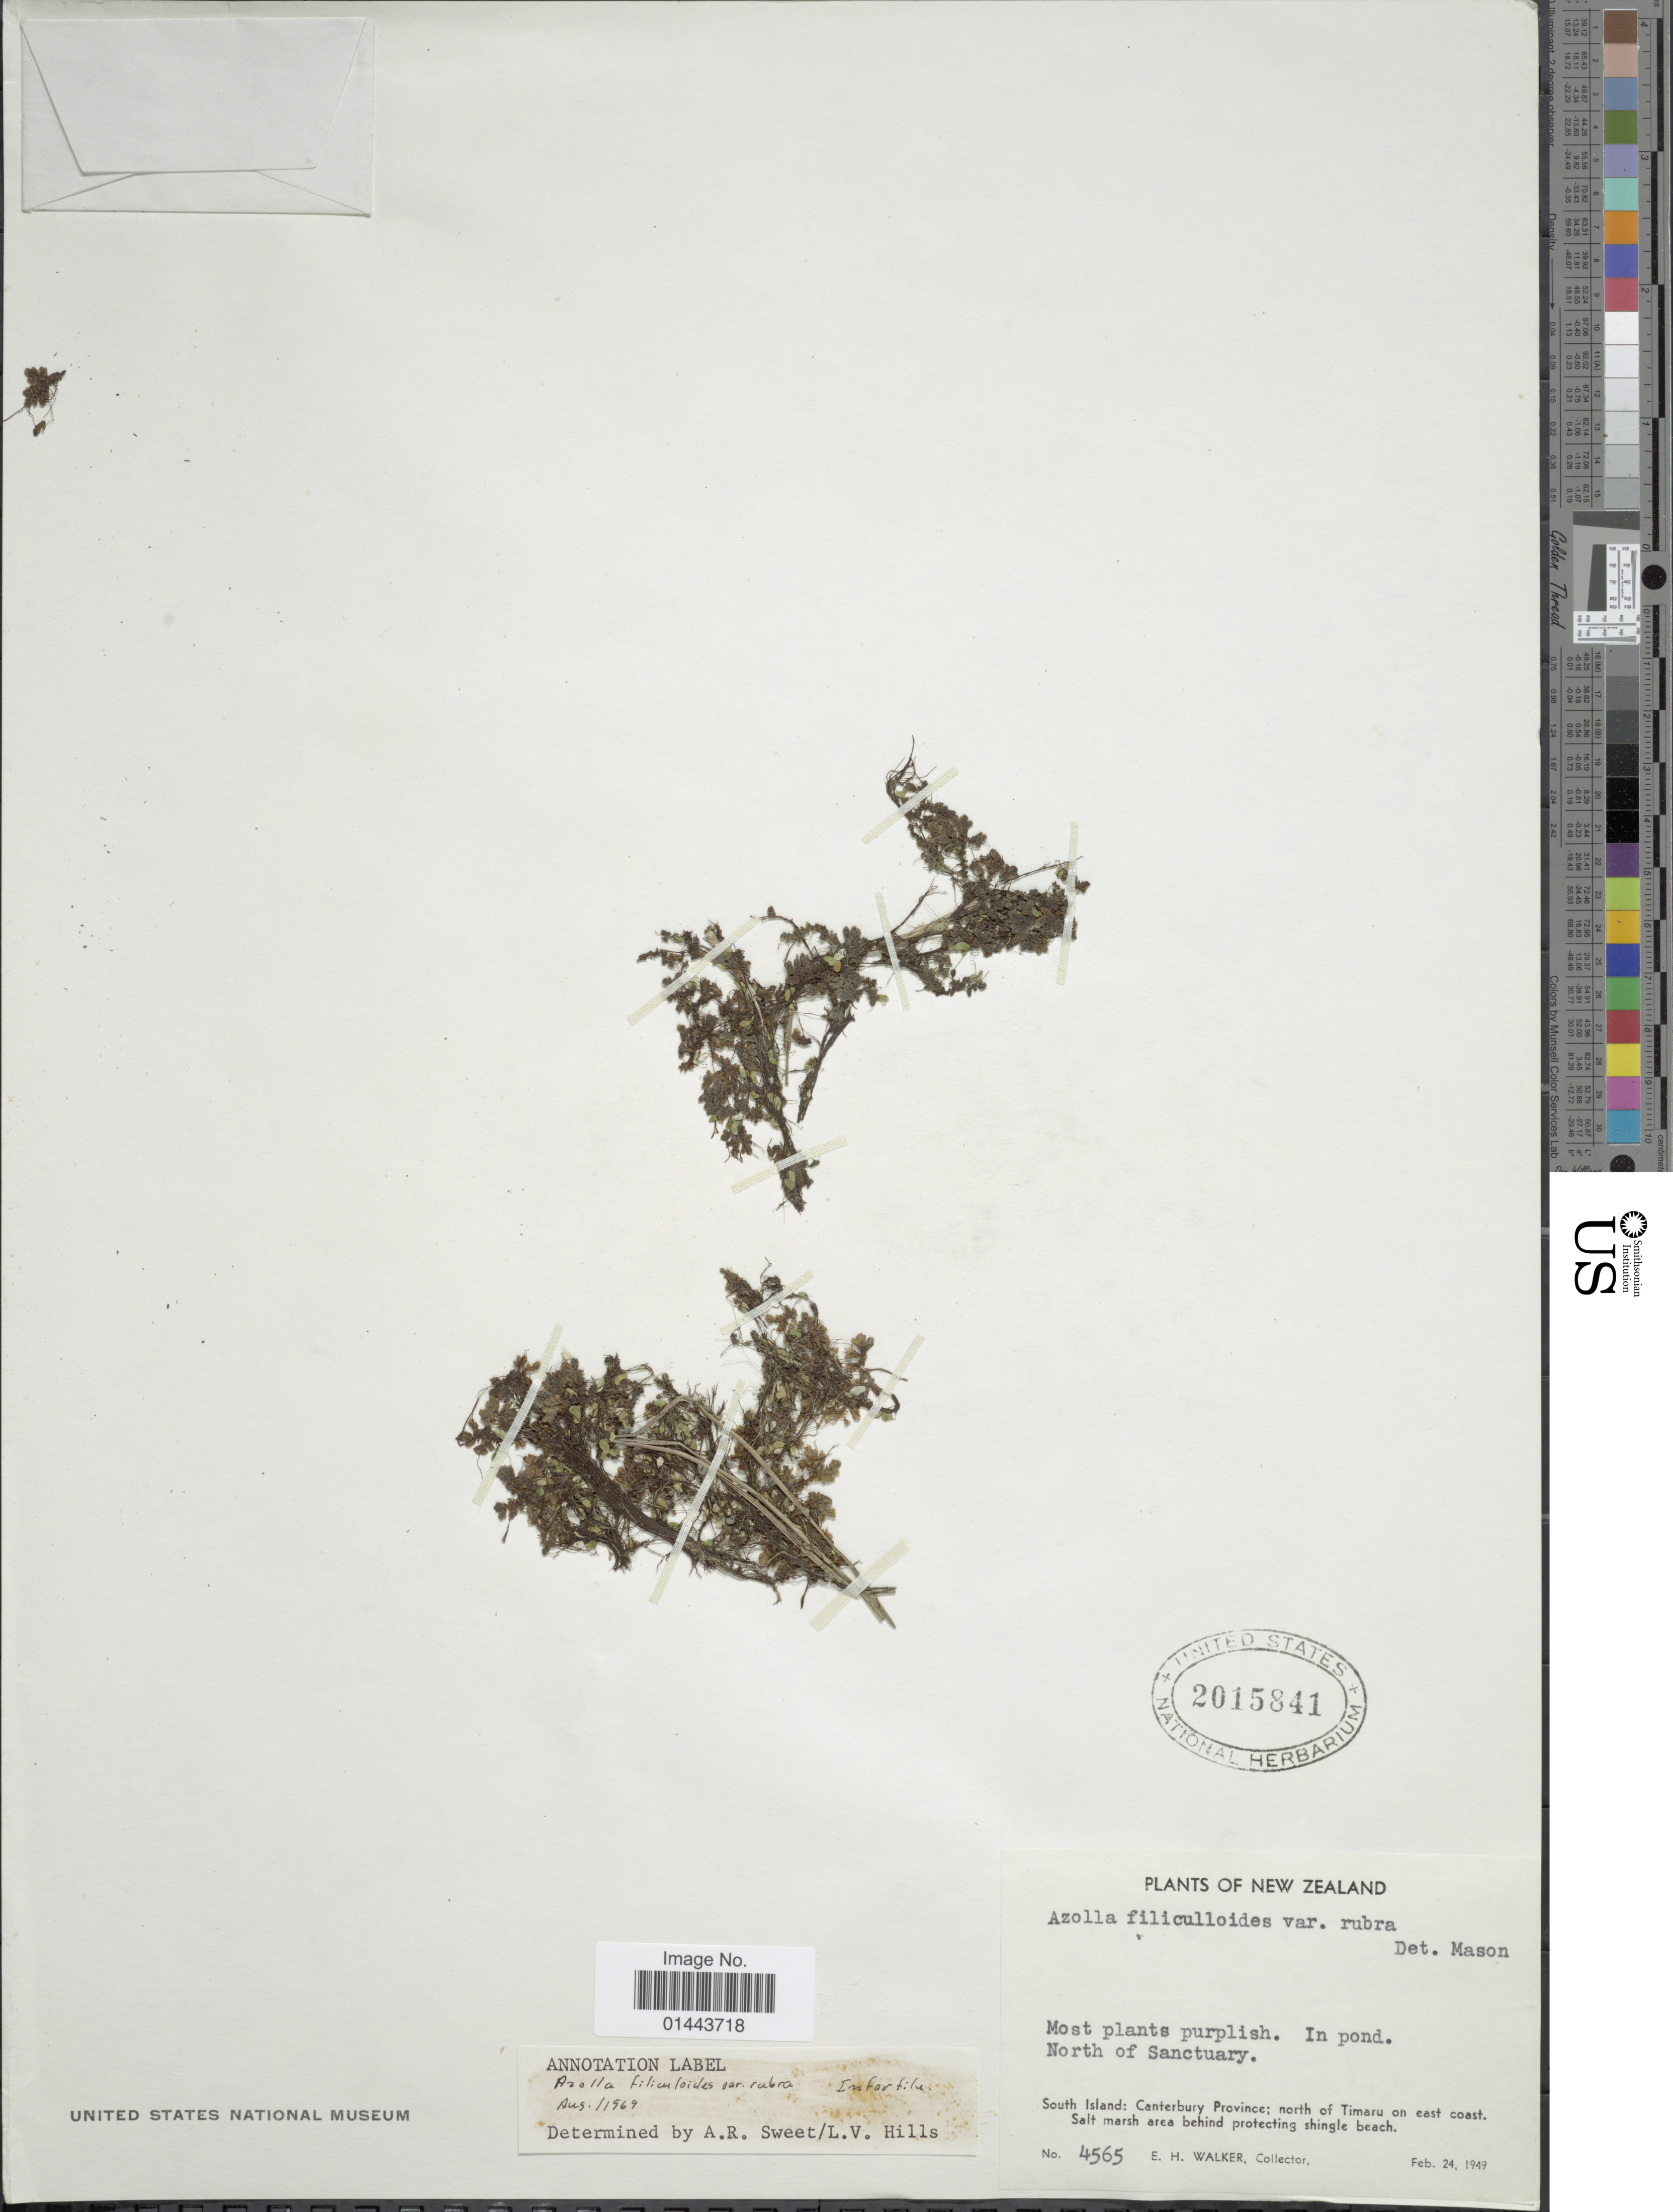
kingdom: Plantae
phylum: Tracheophyta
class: Polypodiopsida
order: Salviniales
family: Salviniaceae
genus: Azolla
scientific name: Azolla filiculoides var. rubra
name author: (R. Br.) Strasburger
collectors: E. H. Walker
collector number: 4565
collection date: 1949-02-24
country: New Zealand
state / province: Canterbury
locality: In pond North of Sanctuary, South Island: north of Timaru on east coast, salt marsh area behind protecting shingle beach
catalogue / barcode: US 2015841